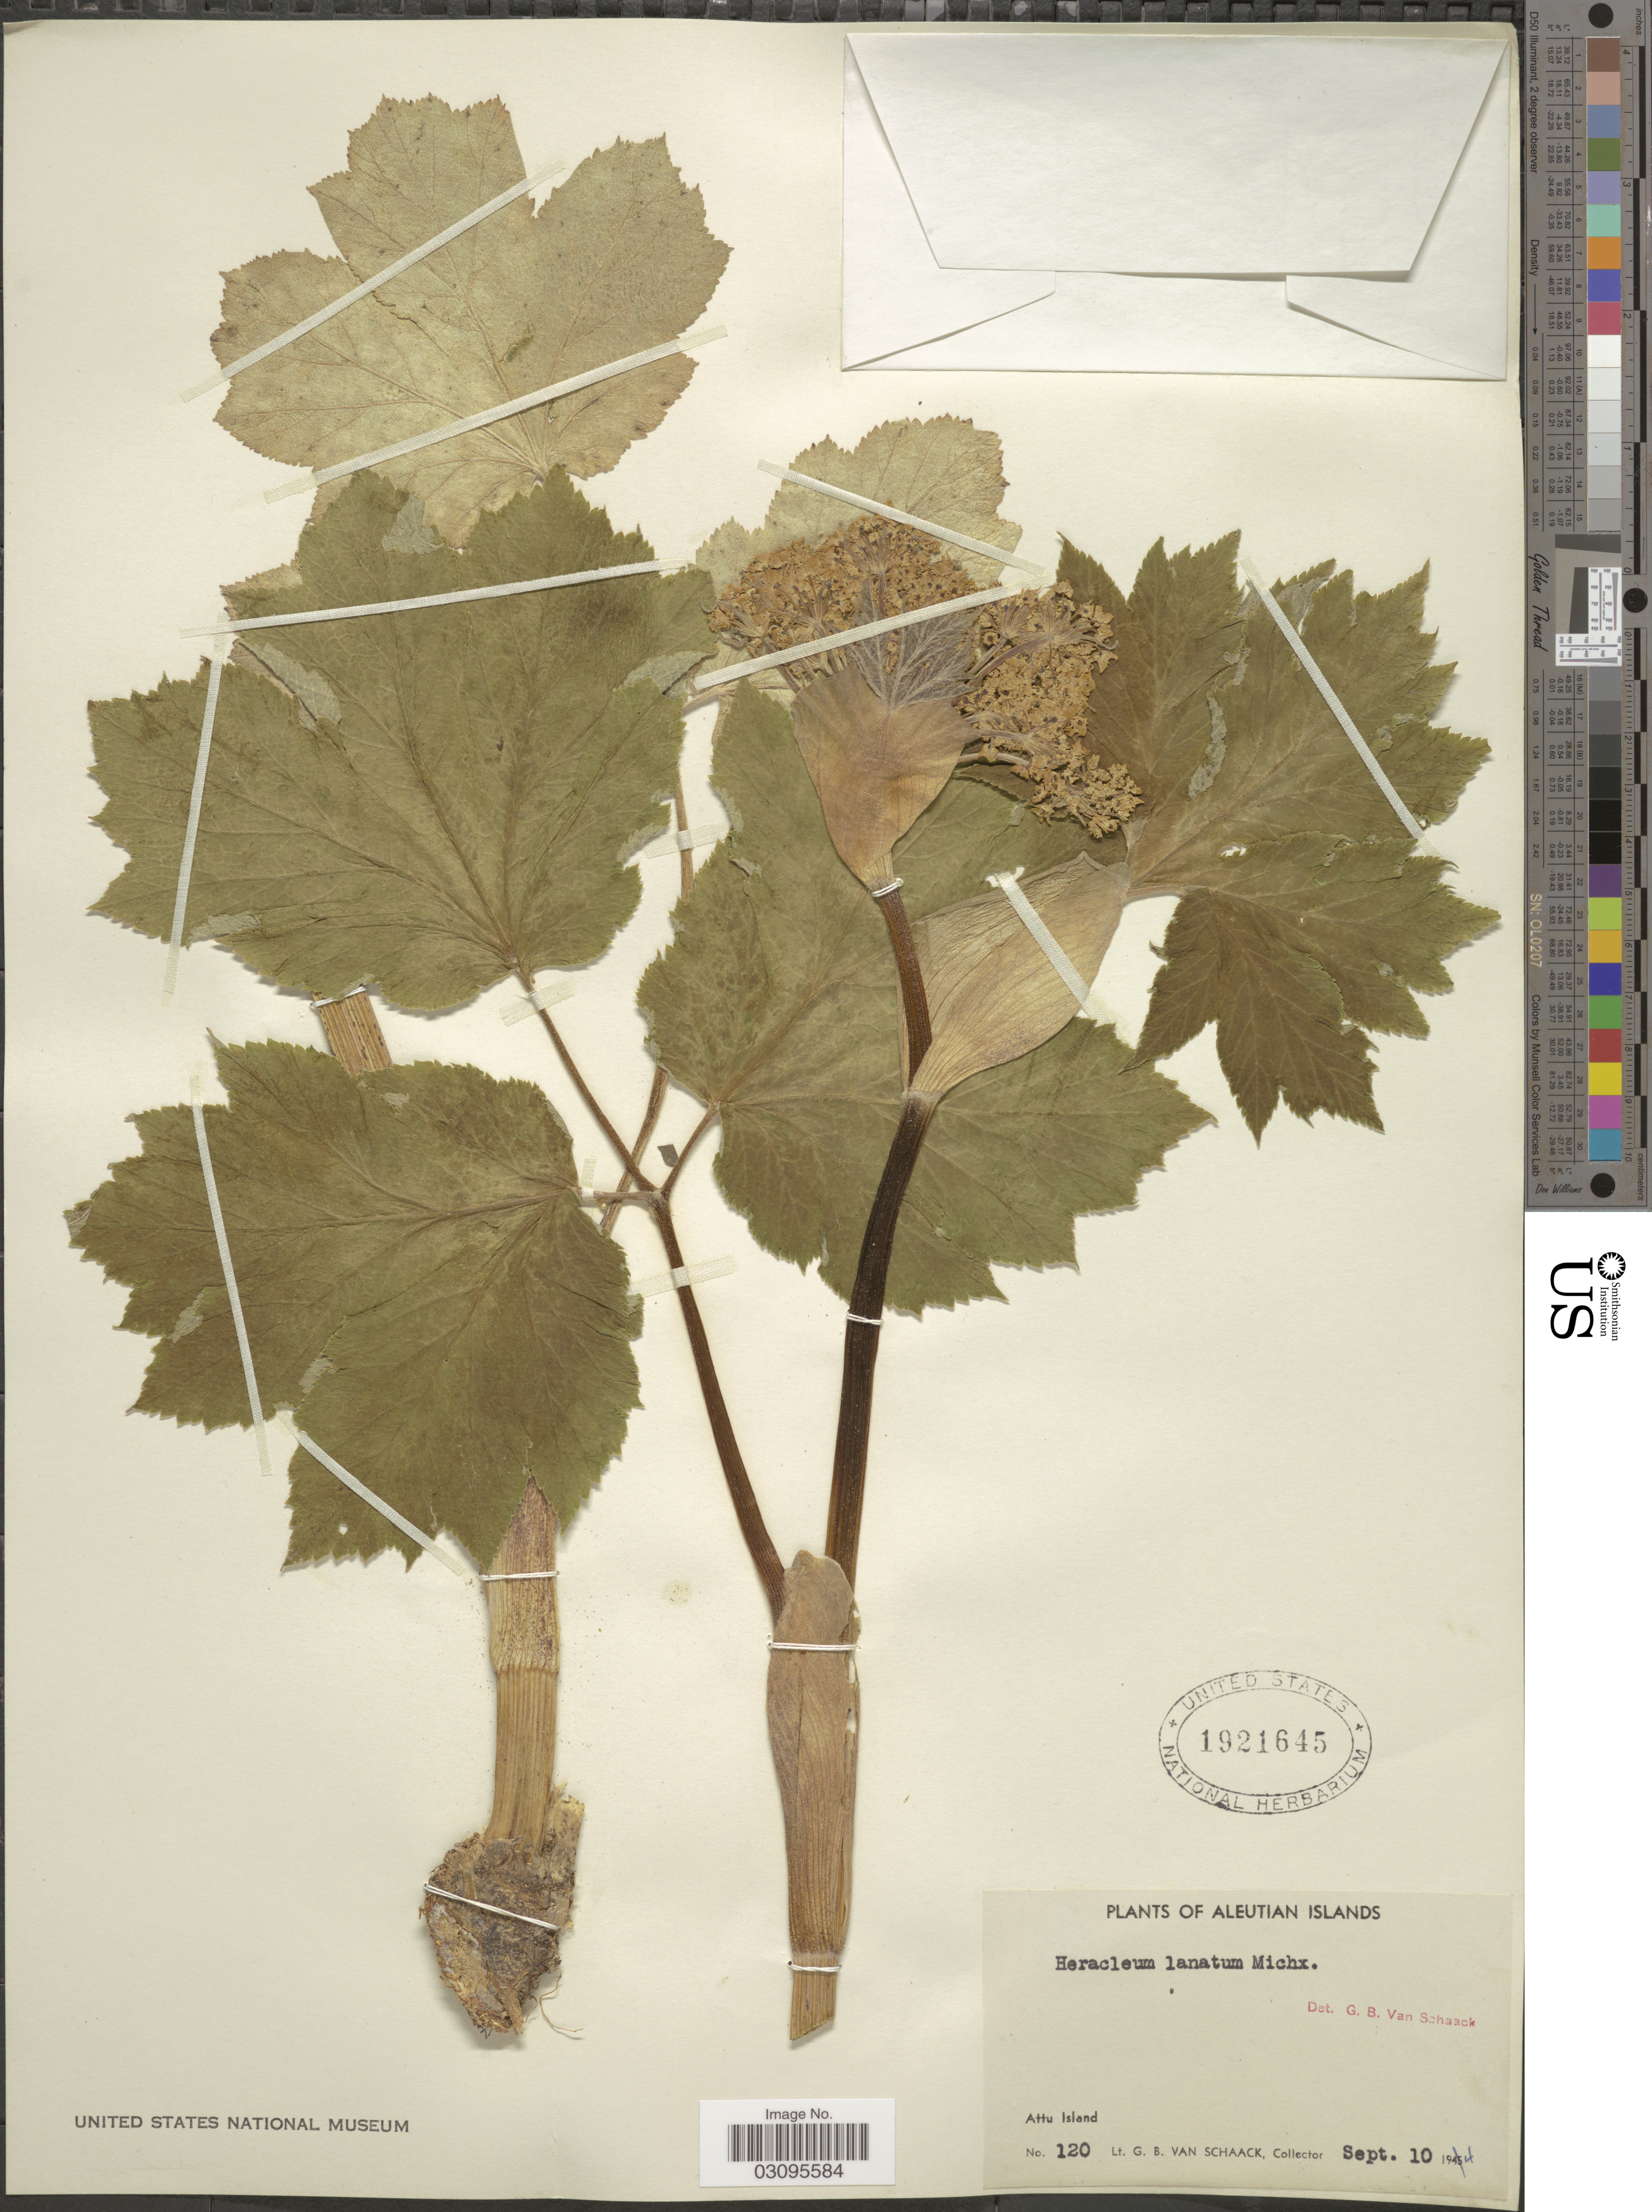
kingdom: Plantae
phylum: Tracheophyta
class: Magnoliopsida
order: Apiales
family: Apiaceae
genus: Heracleum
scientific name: Heracleum lanatum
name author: Michx.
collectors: G. Van Schaack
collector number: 120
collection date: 1944-09-10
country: United States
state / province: Alaska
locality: Aleutian Islands, Attu Island.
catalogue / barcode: US 1921645